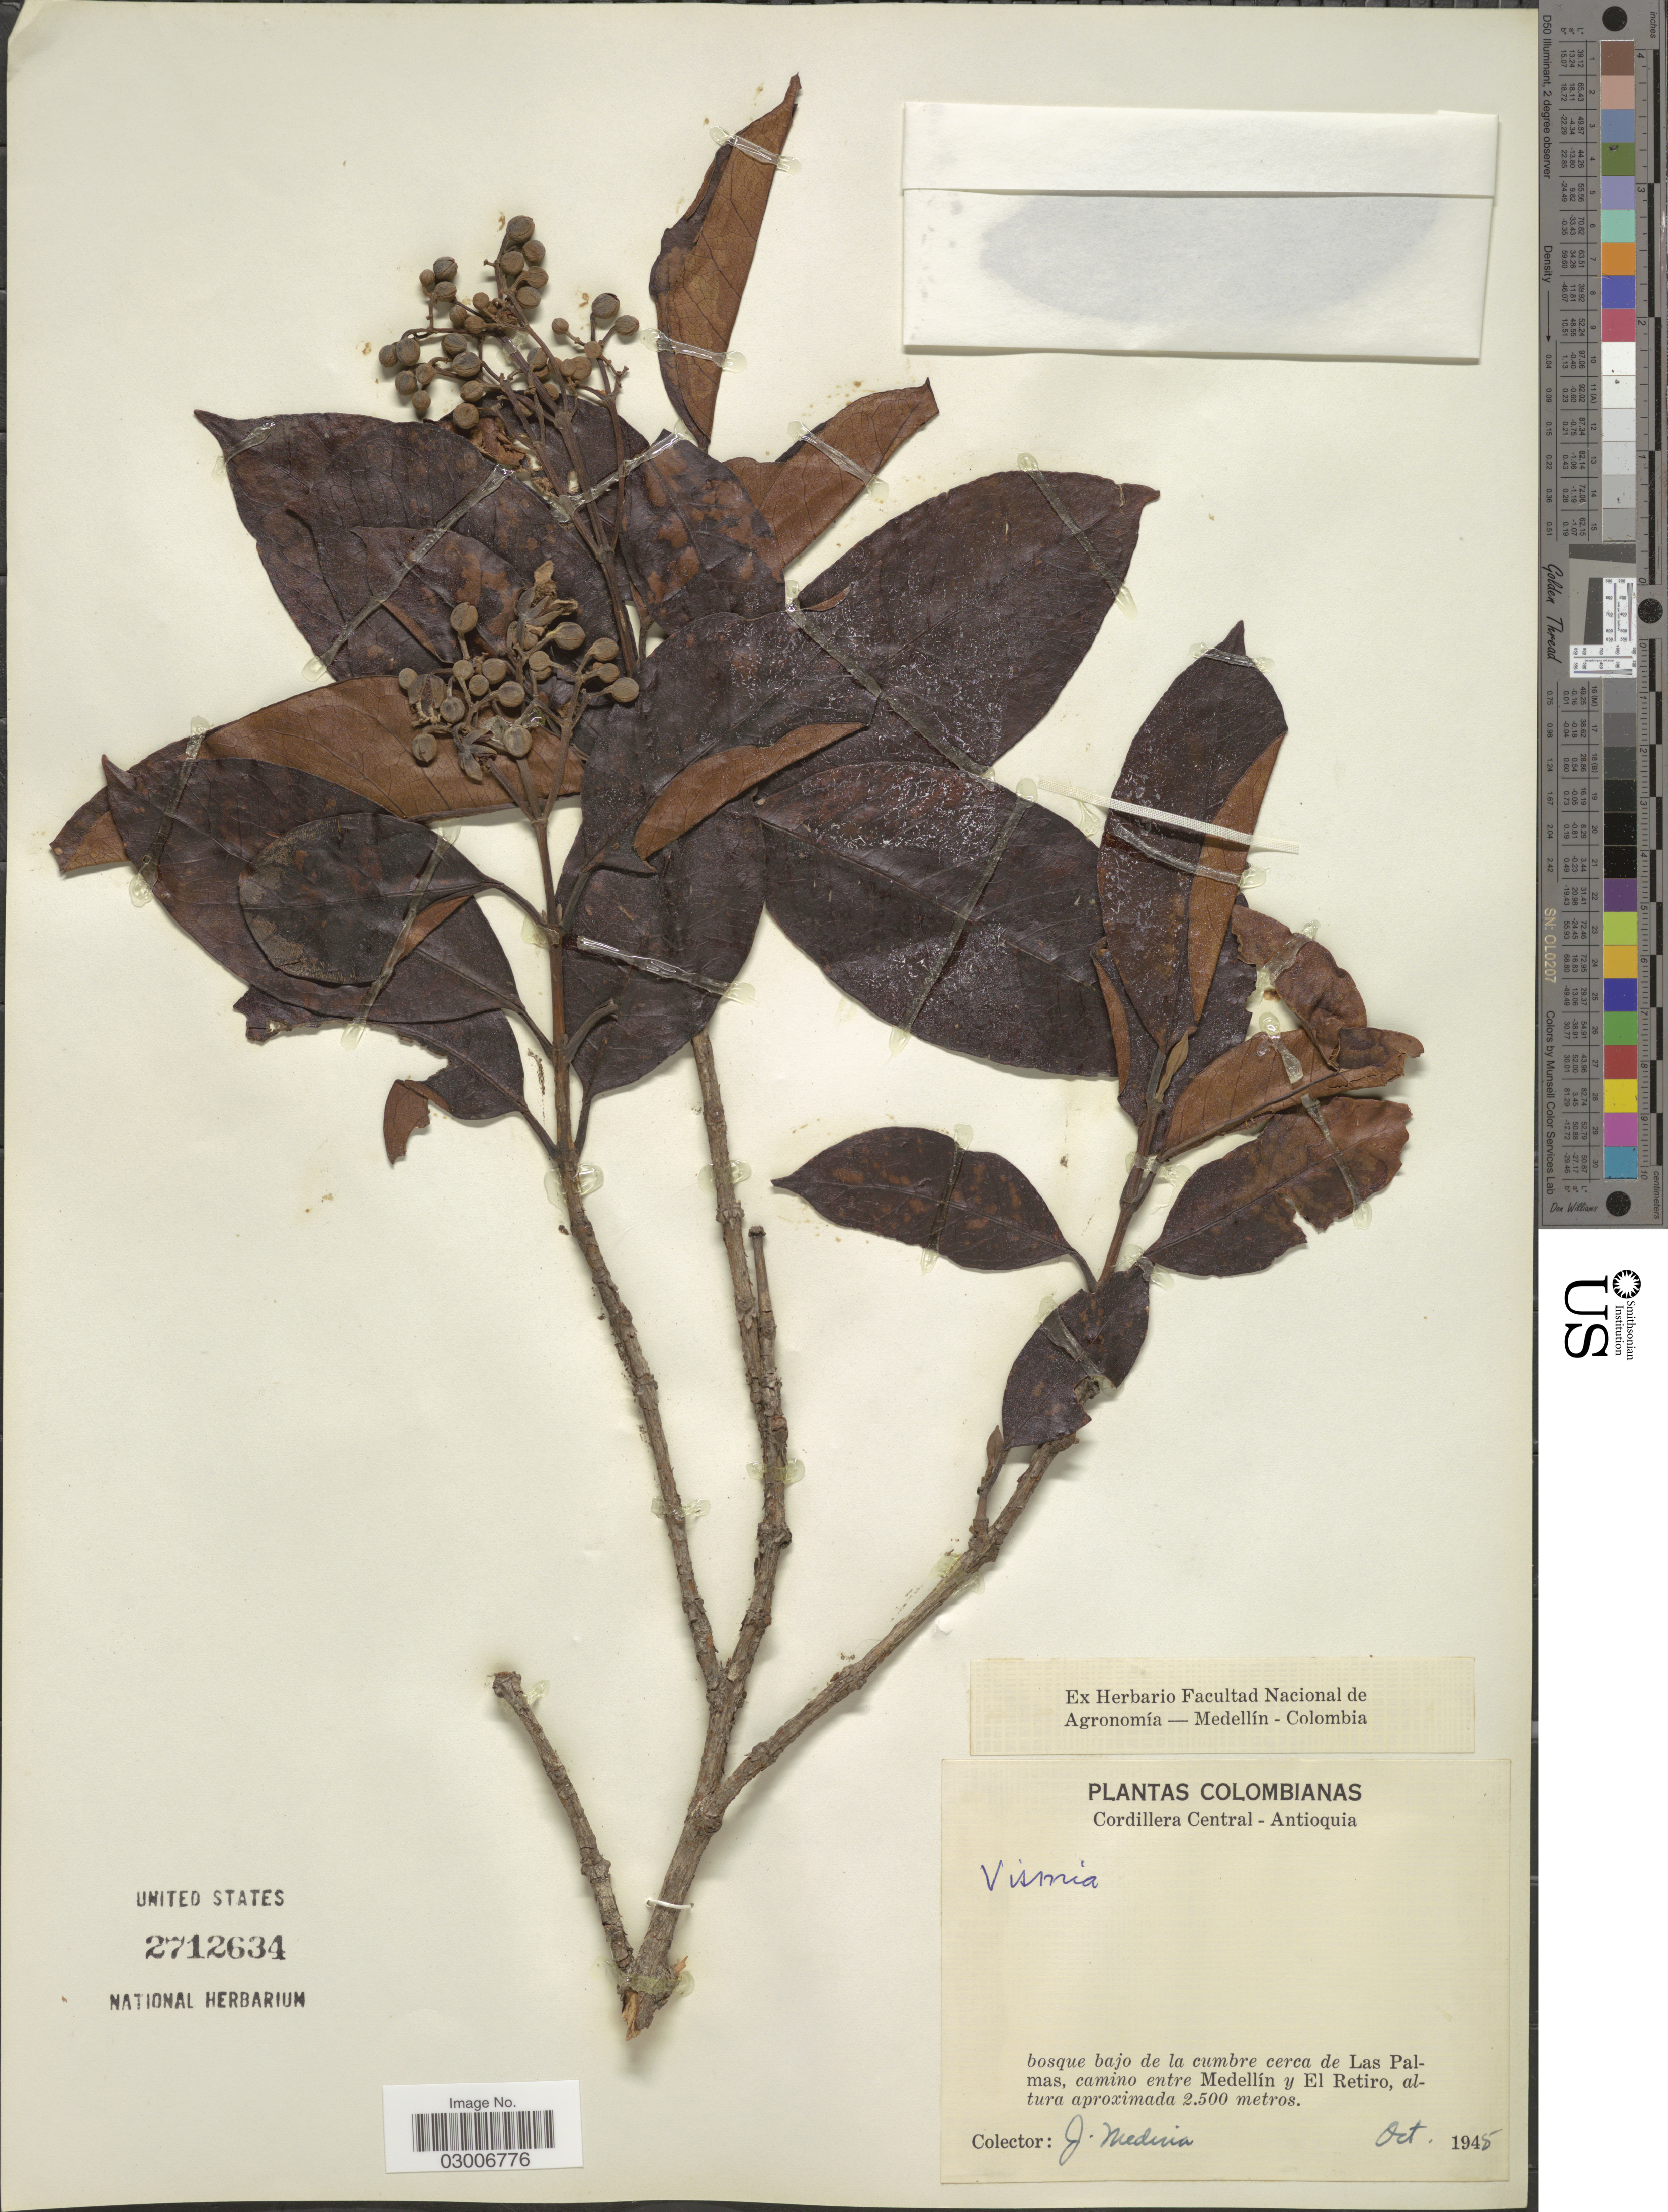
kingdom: Plantae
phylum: Tracheophyta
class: Magnoliopsida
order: Malpighiales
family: Hypericaceae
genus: Vismia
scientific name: Vismia laevis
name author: Triana & Planch.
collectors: J. Medina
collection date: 1945-10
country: Colombia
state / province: Antioquia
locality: Cordillera Central, bosque bajo de la cumbre cerca de Las Palmas, camino entre Medellín y El Retiro.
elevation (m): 2500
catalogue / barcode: US 2712634